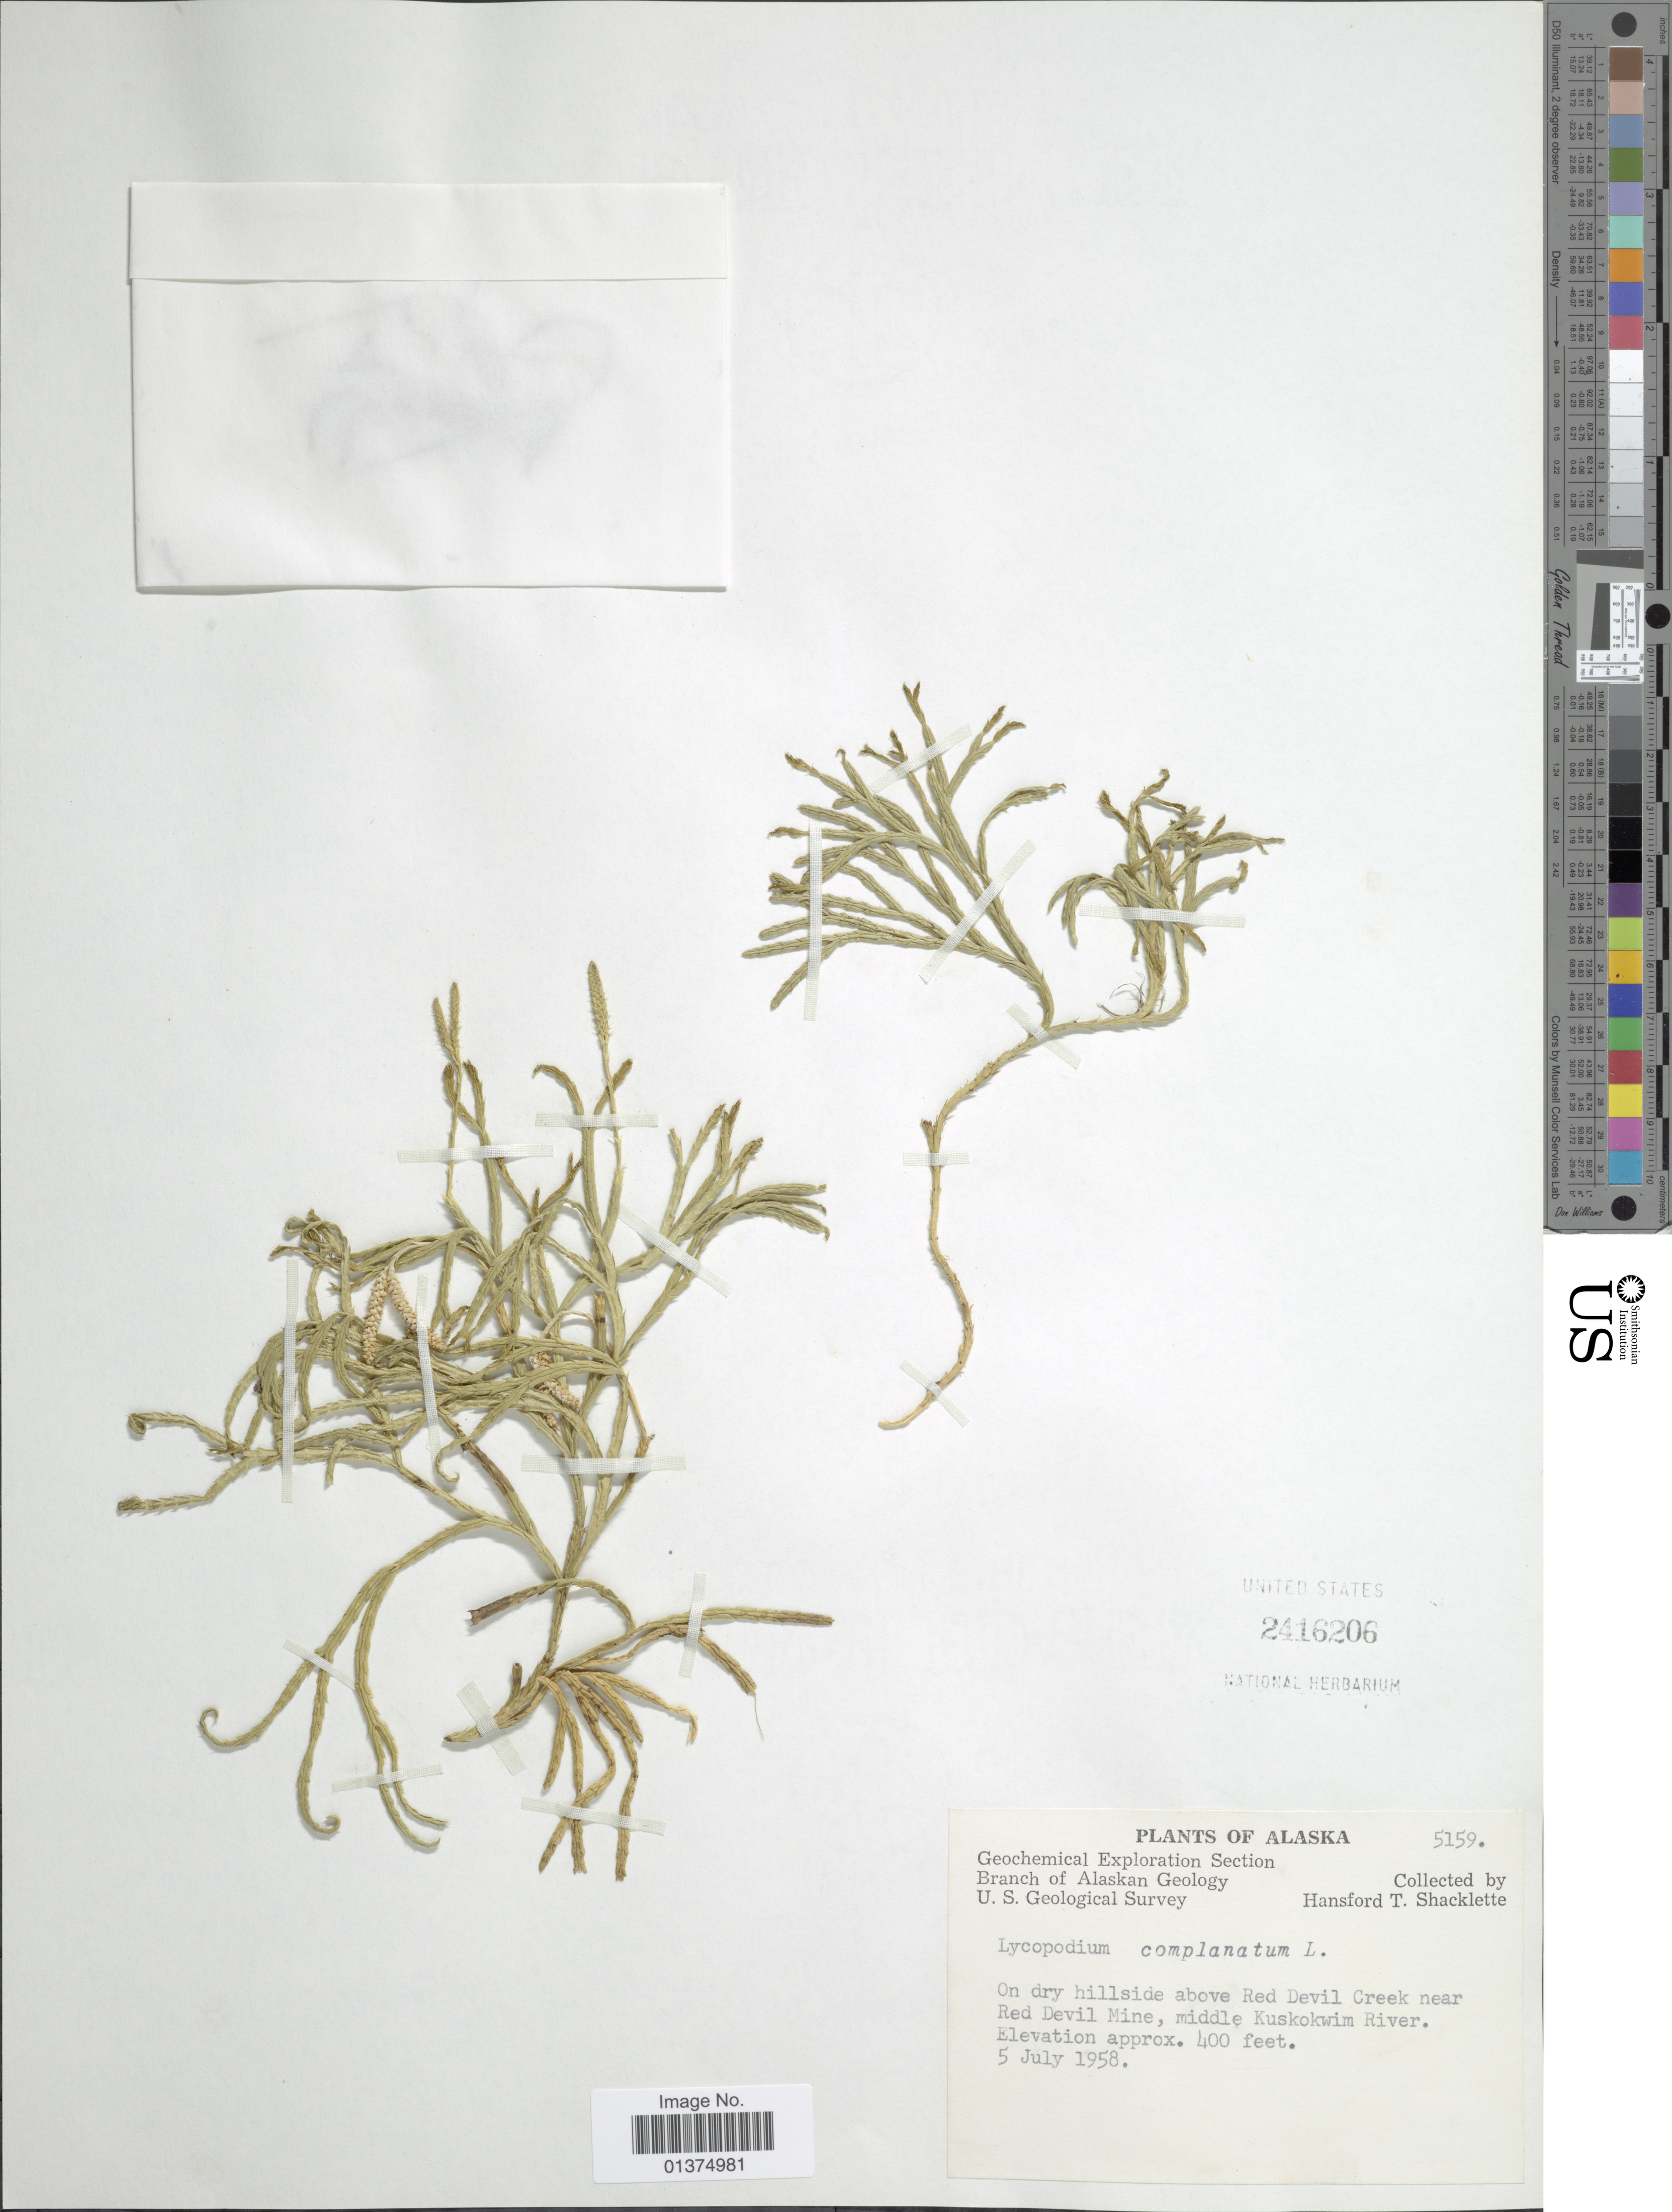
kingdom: Plantae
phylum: Tracheophyta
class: Lycopodiopsida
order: Lycopodiales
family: Lycopodiaceae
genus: Diphasiastrum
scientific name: Diphasiastrum complanatum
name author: (L.) Holub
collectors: H. Shacklette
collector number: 5159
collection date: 1958-07-05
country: United States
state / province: Alaska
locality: On dry hillside above Red Devil Creek near Red Devil Mine, middle Kuskokwim River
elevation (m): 122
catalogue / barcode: US 2416206